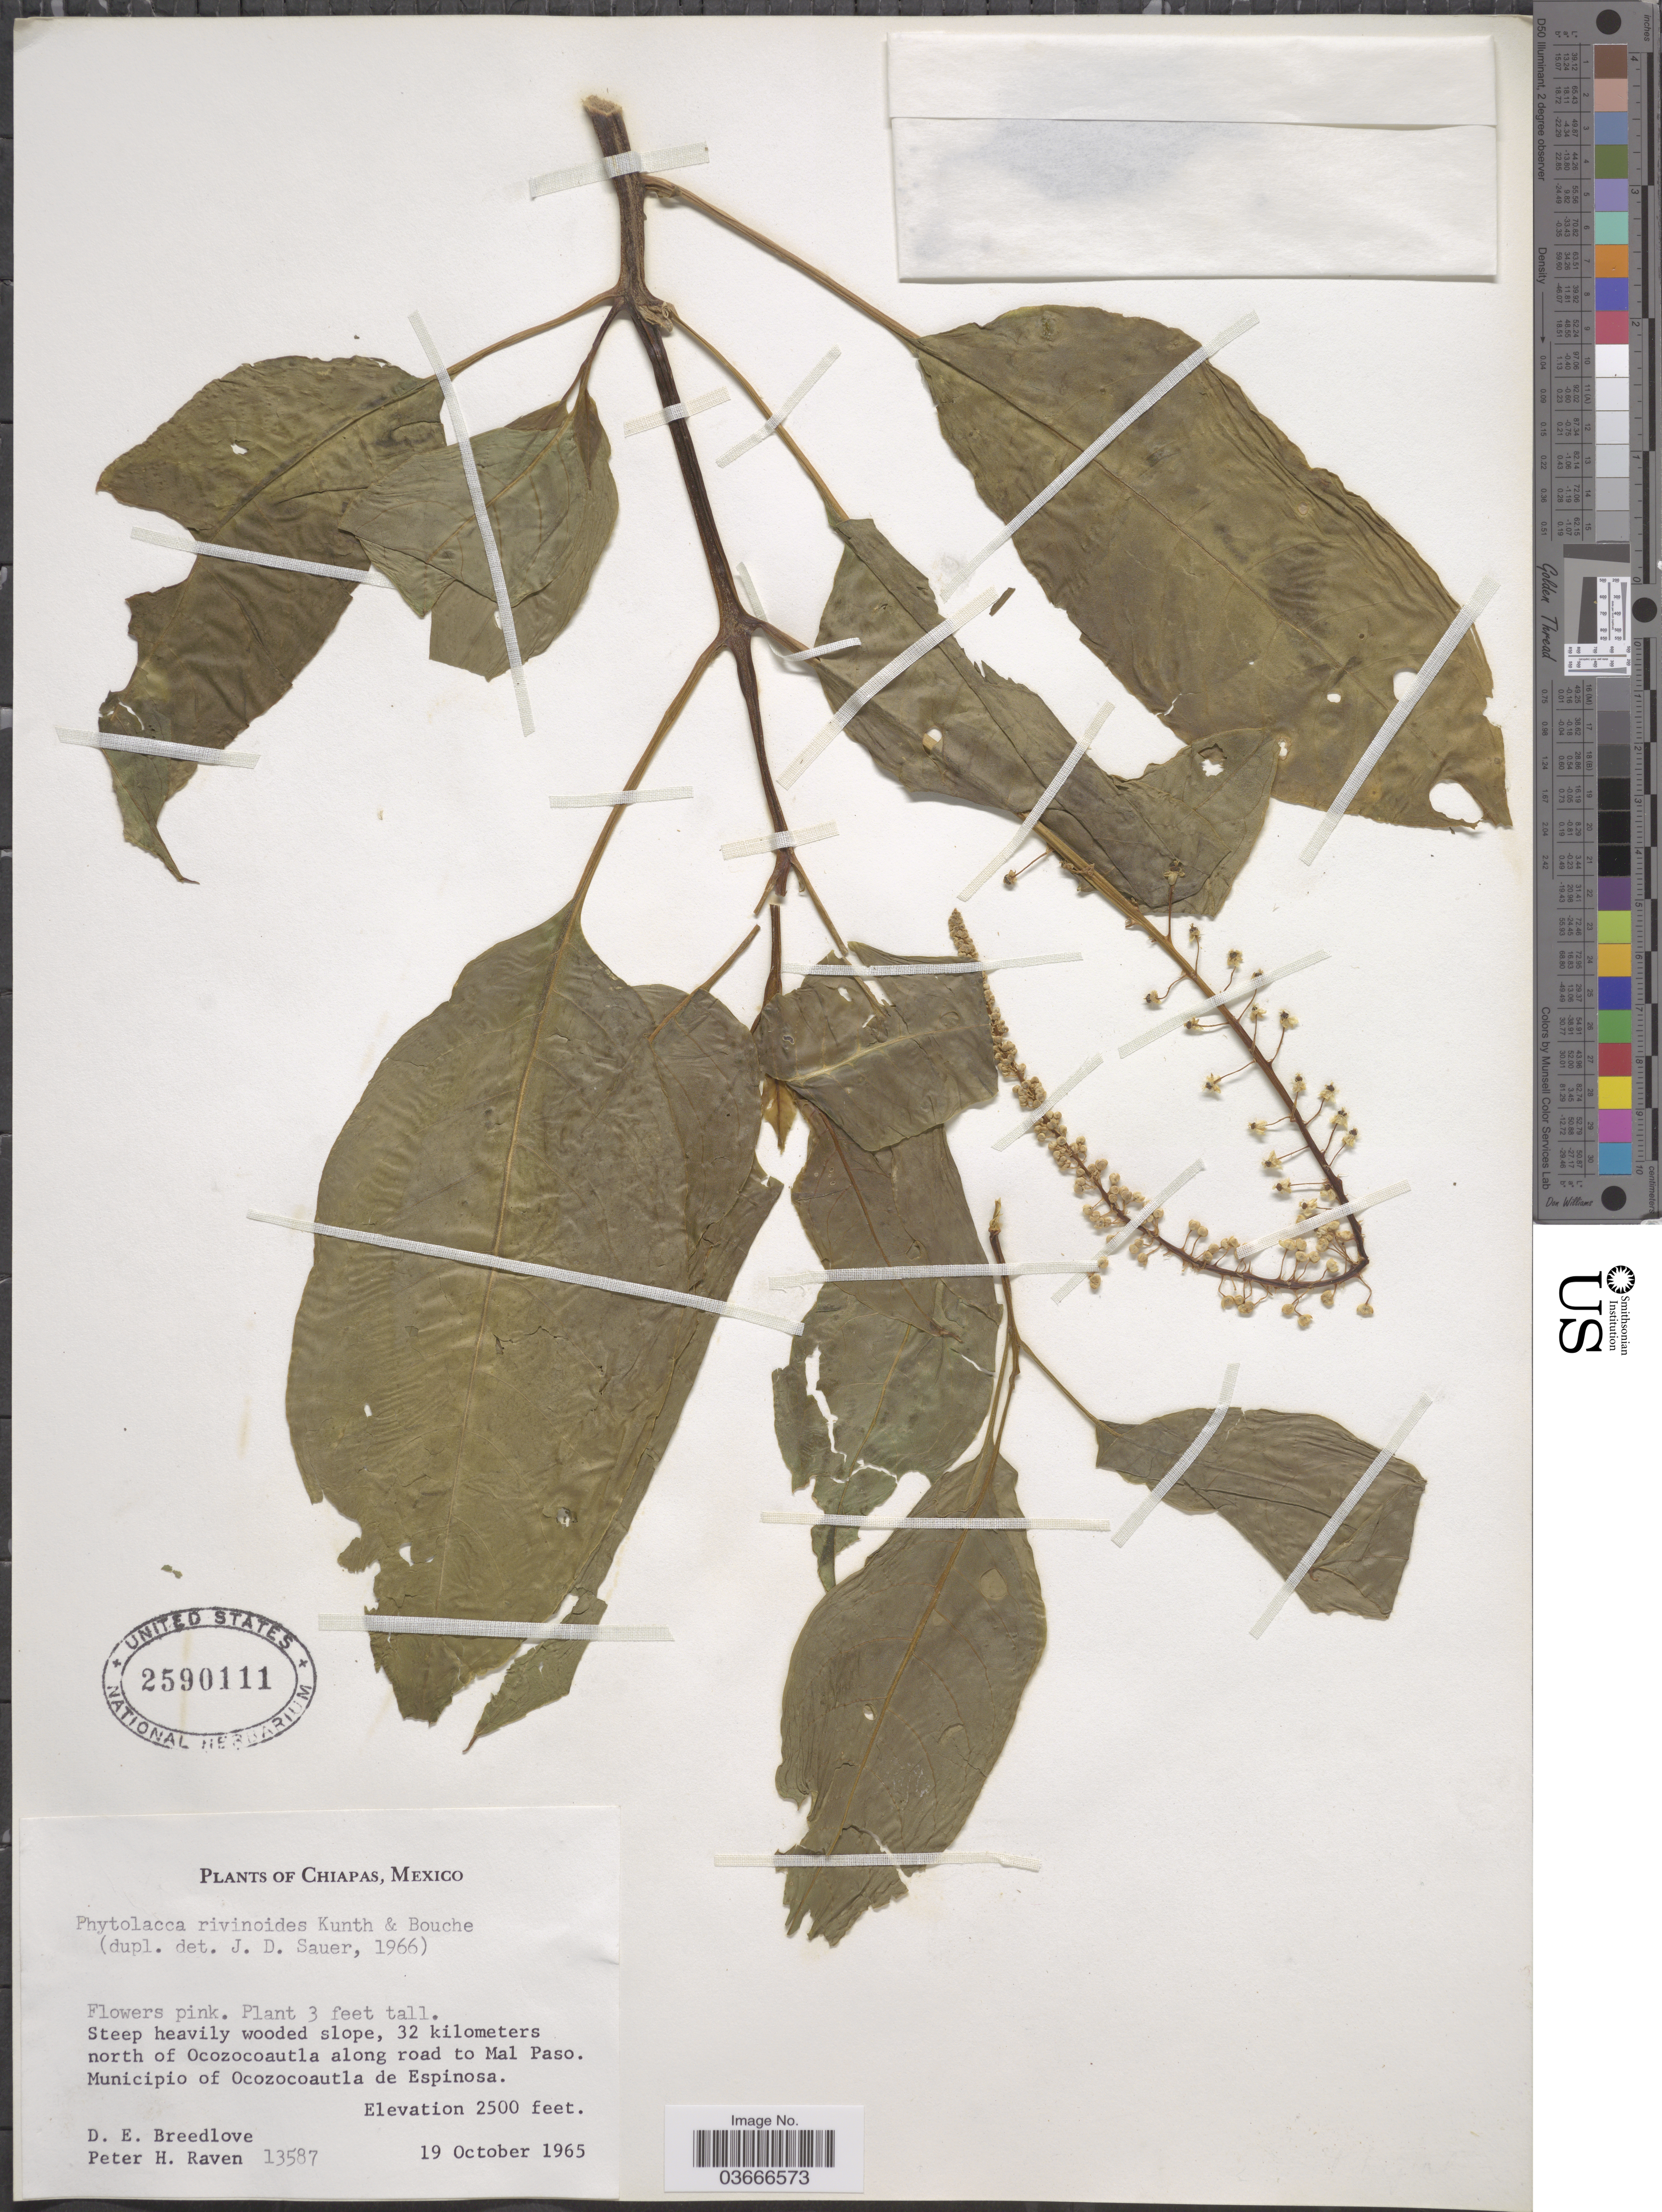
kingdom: Plantae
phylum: Tracheophyta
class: Magnoliopsida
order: Caryophyllales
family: Phytolaccaceae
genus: Phytolacca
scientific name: Phytolacca rivinoides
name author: Kunth & C.D. Bouché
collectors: D. E. Breedlove & P. Raven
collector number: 13587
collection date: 1965-10-19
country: Mexico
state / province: Chiapas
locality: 32 kilometers north of Ocozocoautla along road to Mal Paso. Municipio of Ocozocoautla de Espinosa.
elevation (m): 762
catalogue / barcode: US 2590111